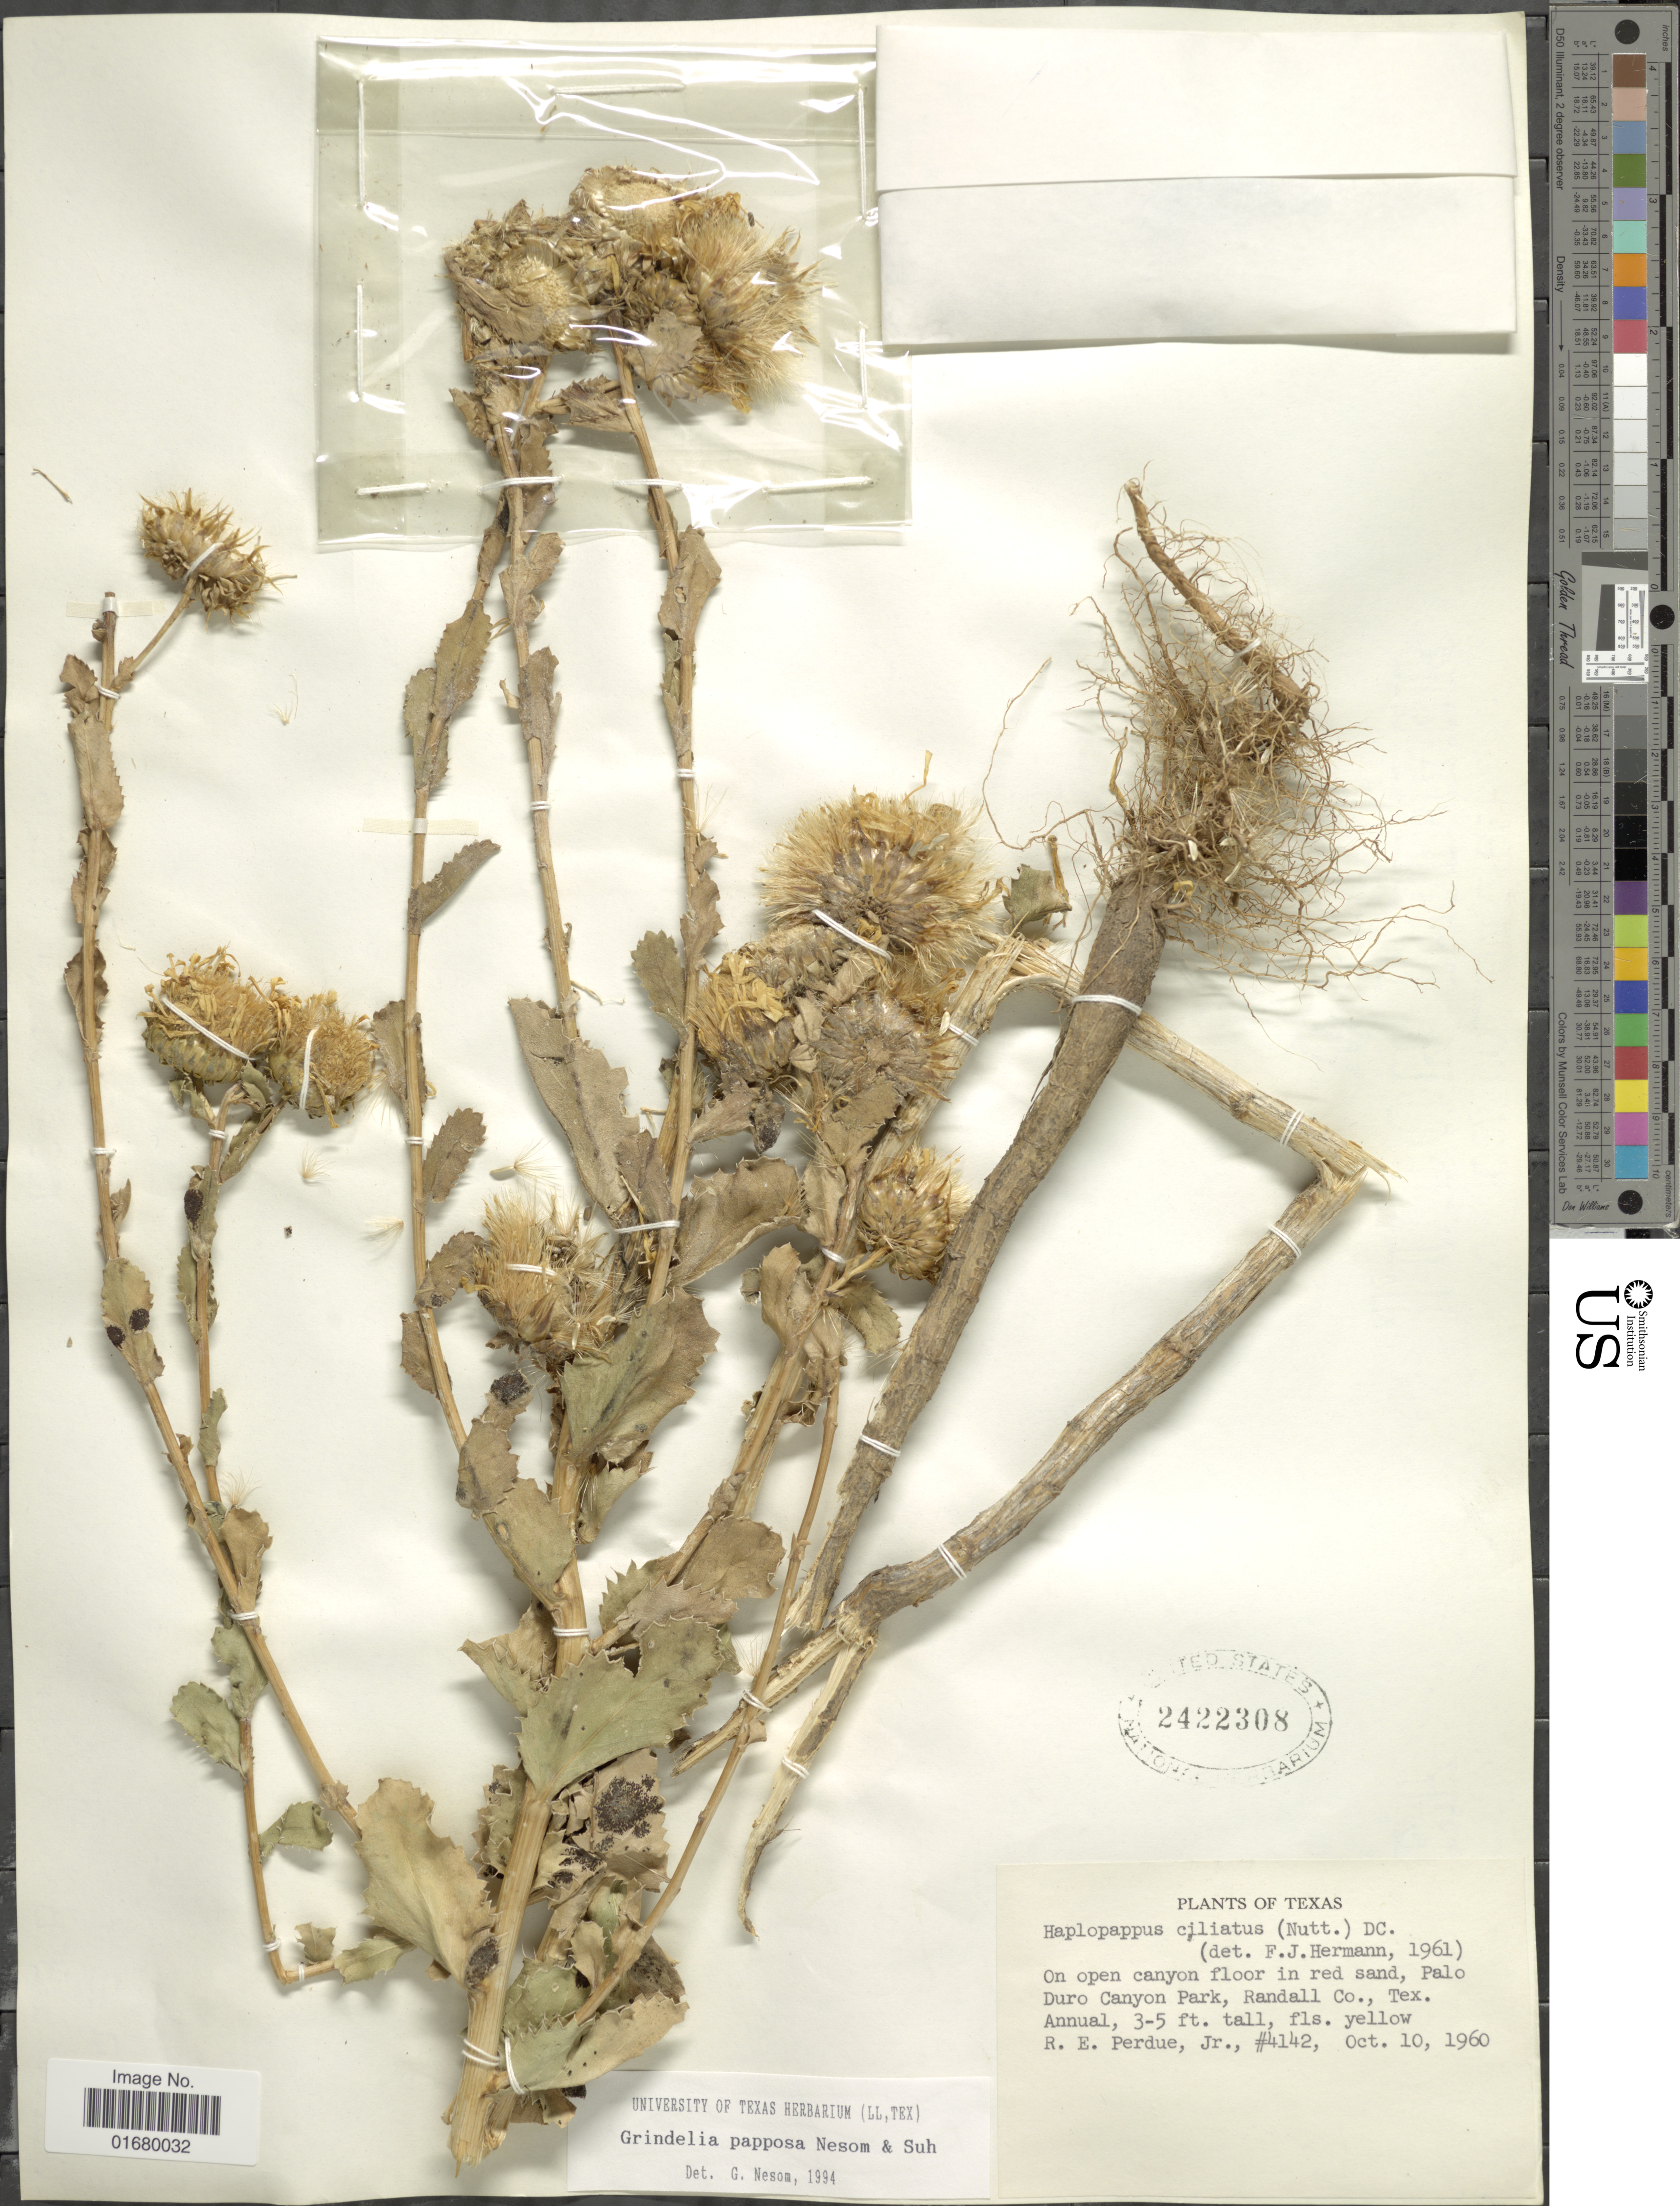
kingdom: Plantae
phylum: Tracheophyta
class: Magnoliopsida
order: Asterales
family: Asteraceae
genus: Grindelia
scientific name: Grindelia papposa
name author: G.L. Nesom & Suh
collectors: R. E. Perdue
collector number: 4142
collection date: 1960-10-10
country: United States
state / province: Texas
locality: Palo Duro Canyon Park, Randall Co.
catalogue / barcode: US 2422308